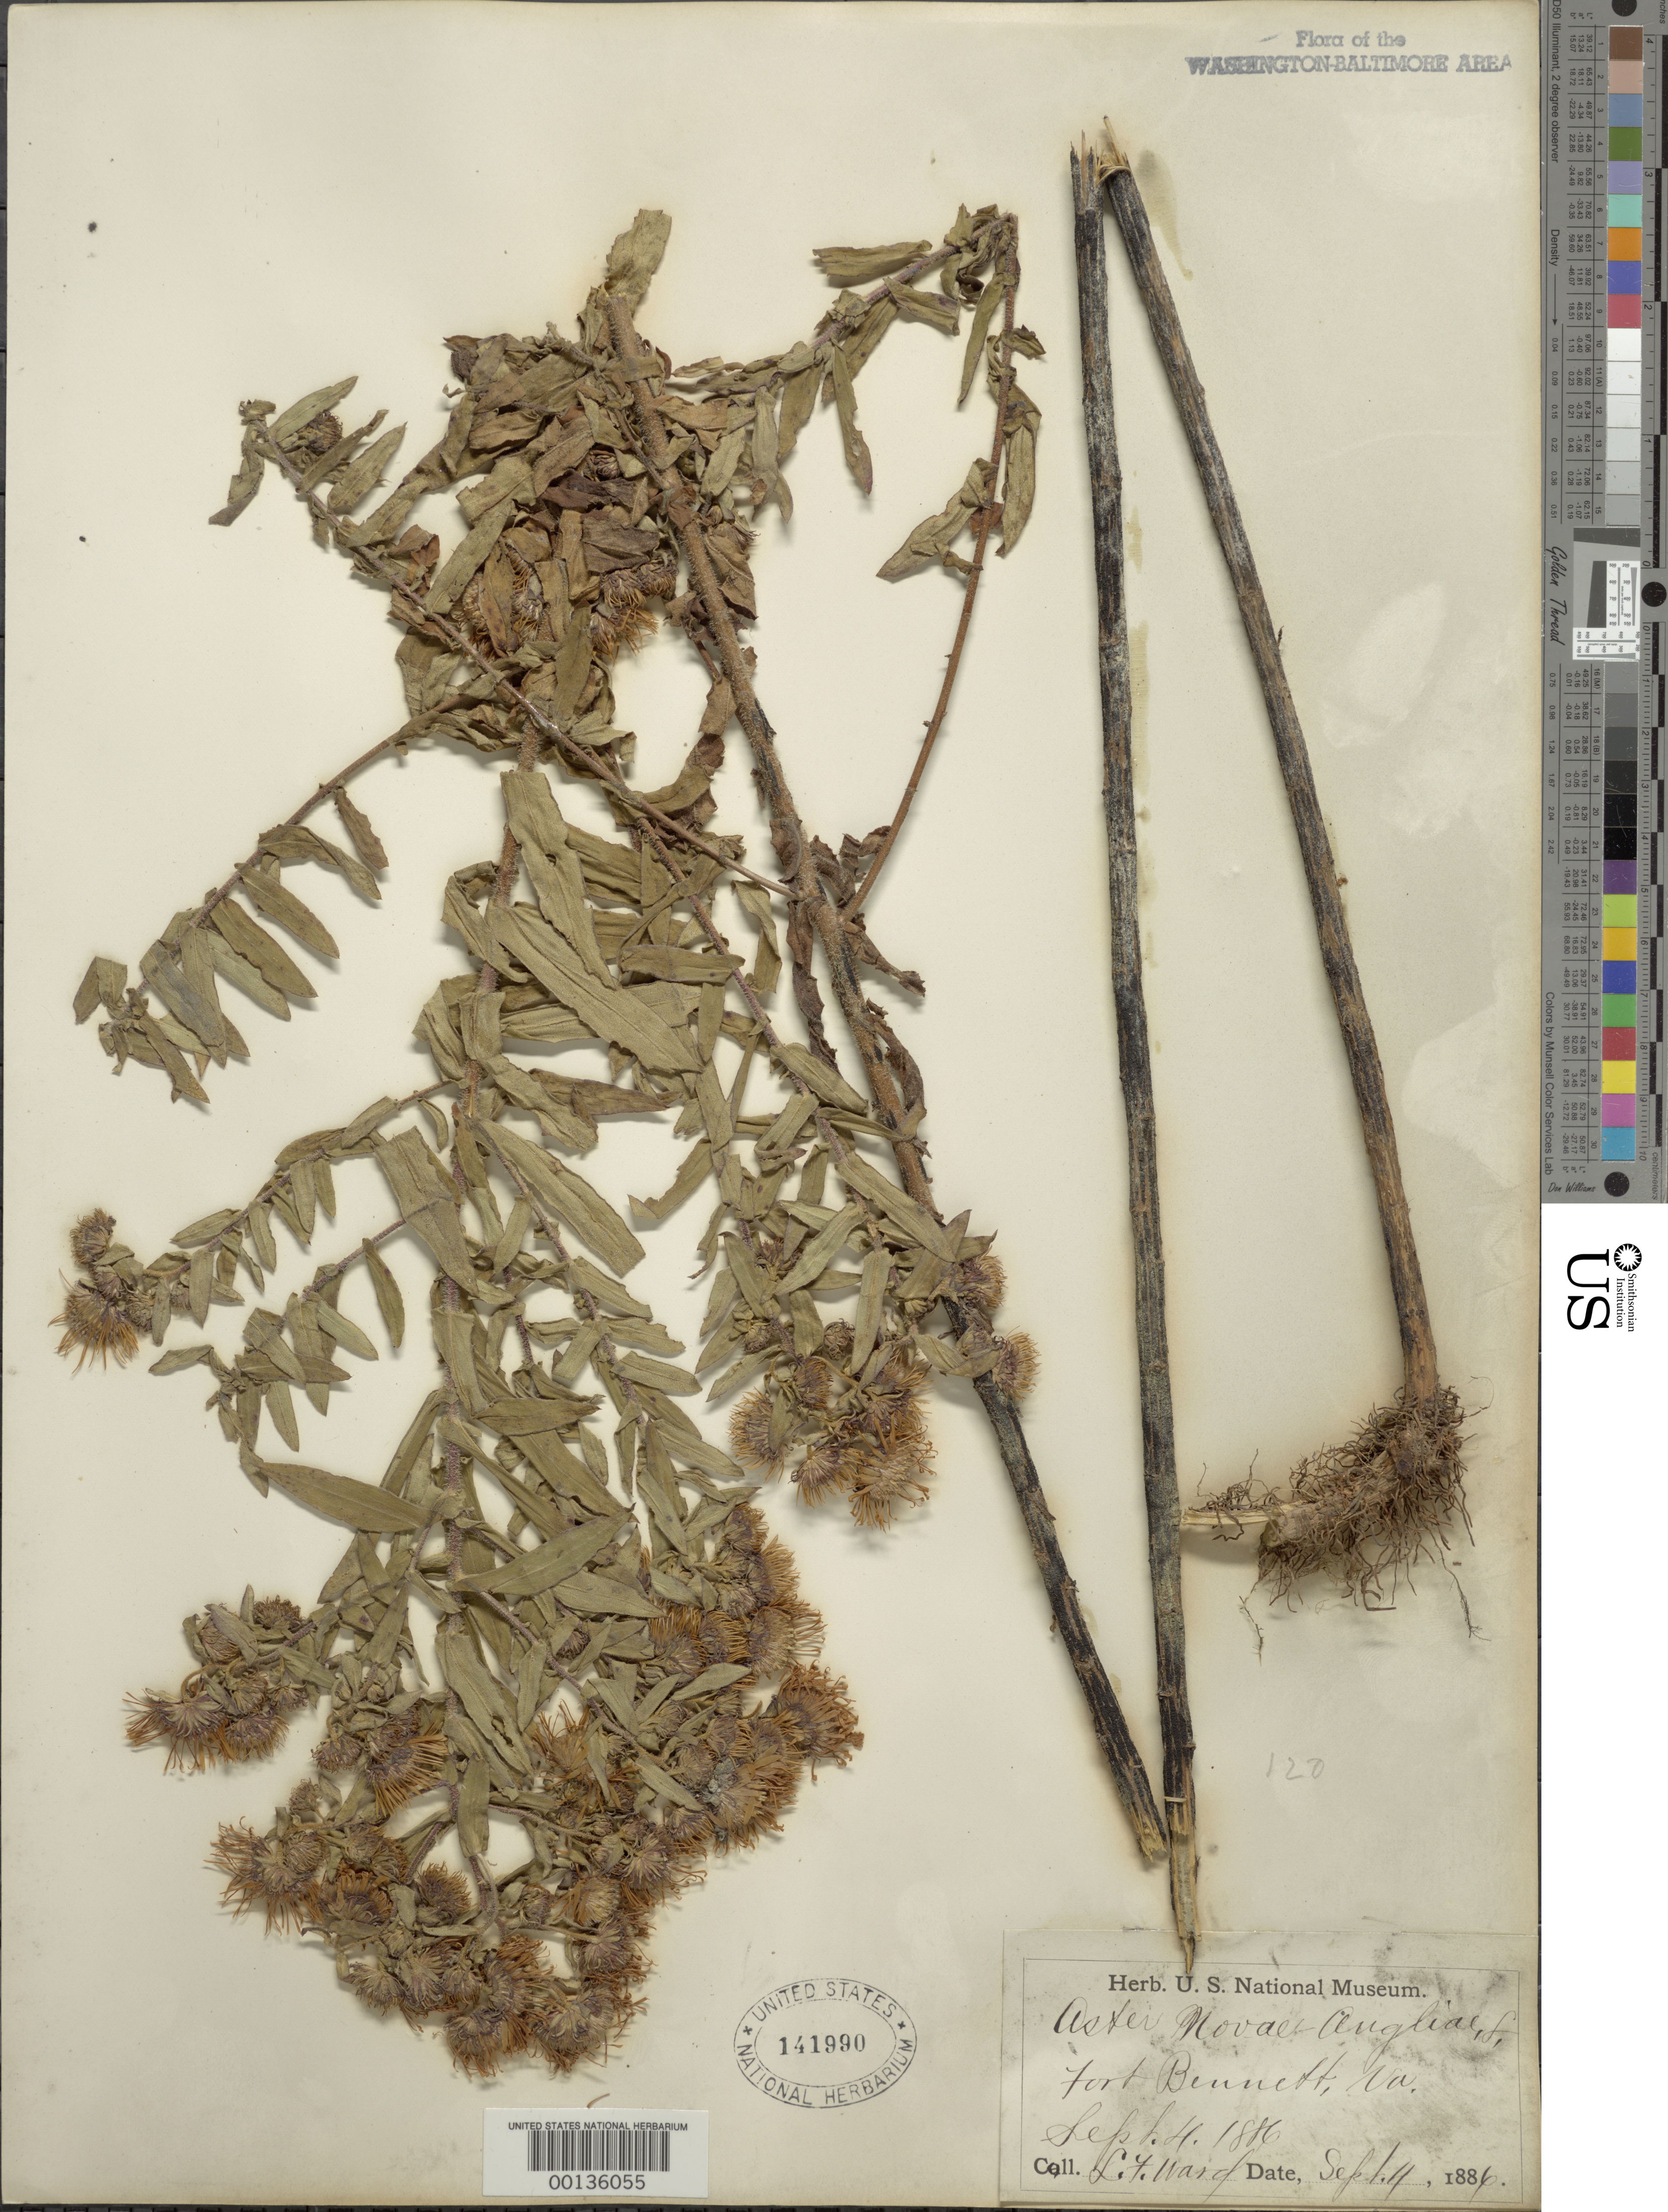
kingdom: Plantae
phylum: Tracheophyta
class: Magnoliopsida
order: Asterales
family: Asteraceae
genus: Symphyotrichum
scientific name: Symphyotrichum novae-angliae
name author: (L.) G.L. Nesom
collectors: L. F. Ward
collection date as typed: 04 Sep 1886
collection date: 1886-09-04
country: United States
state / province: Virginia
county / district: Arlington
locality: Ft. Bennett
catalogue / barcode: US 141990